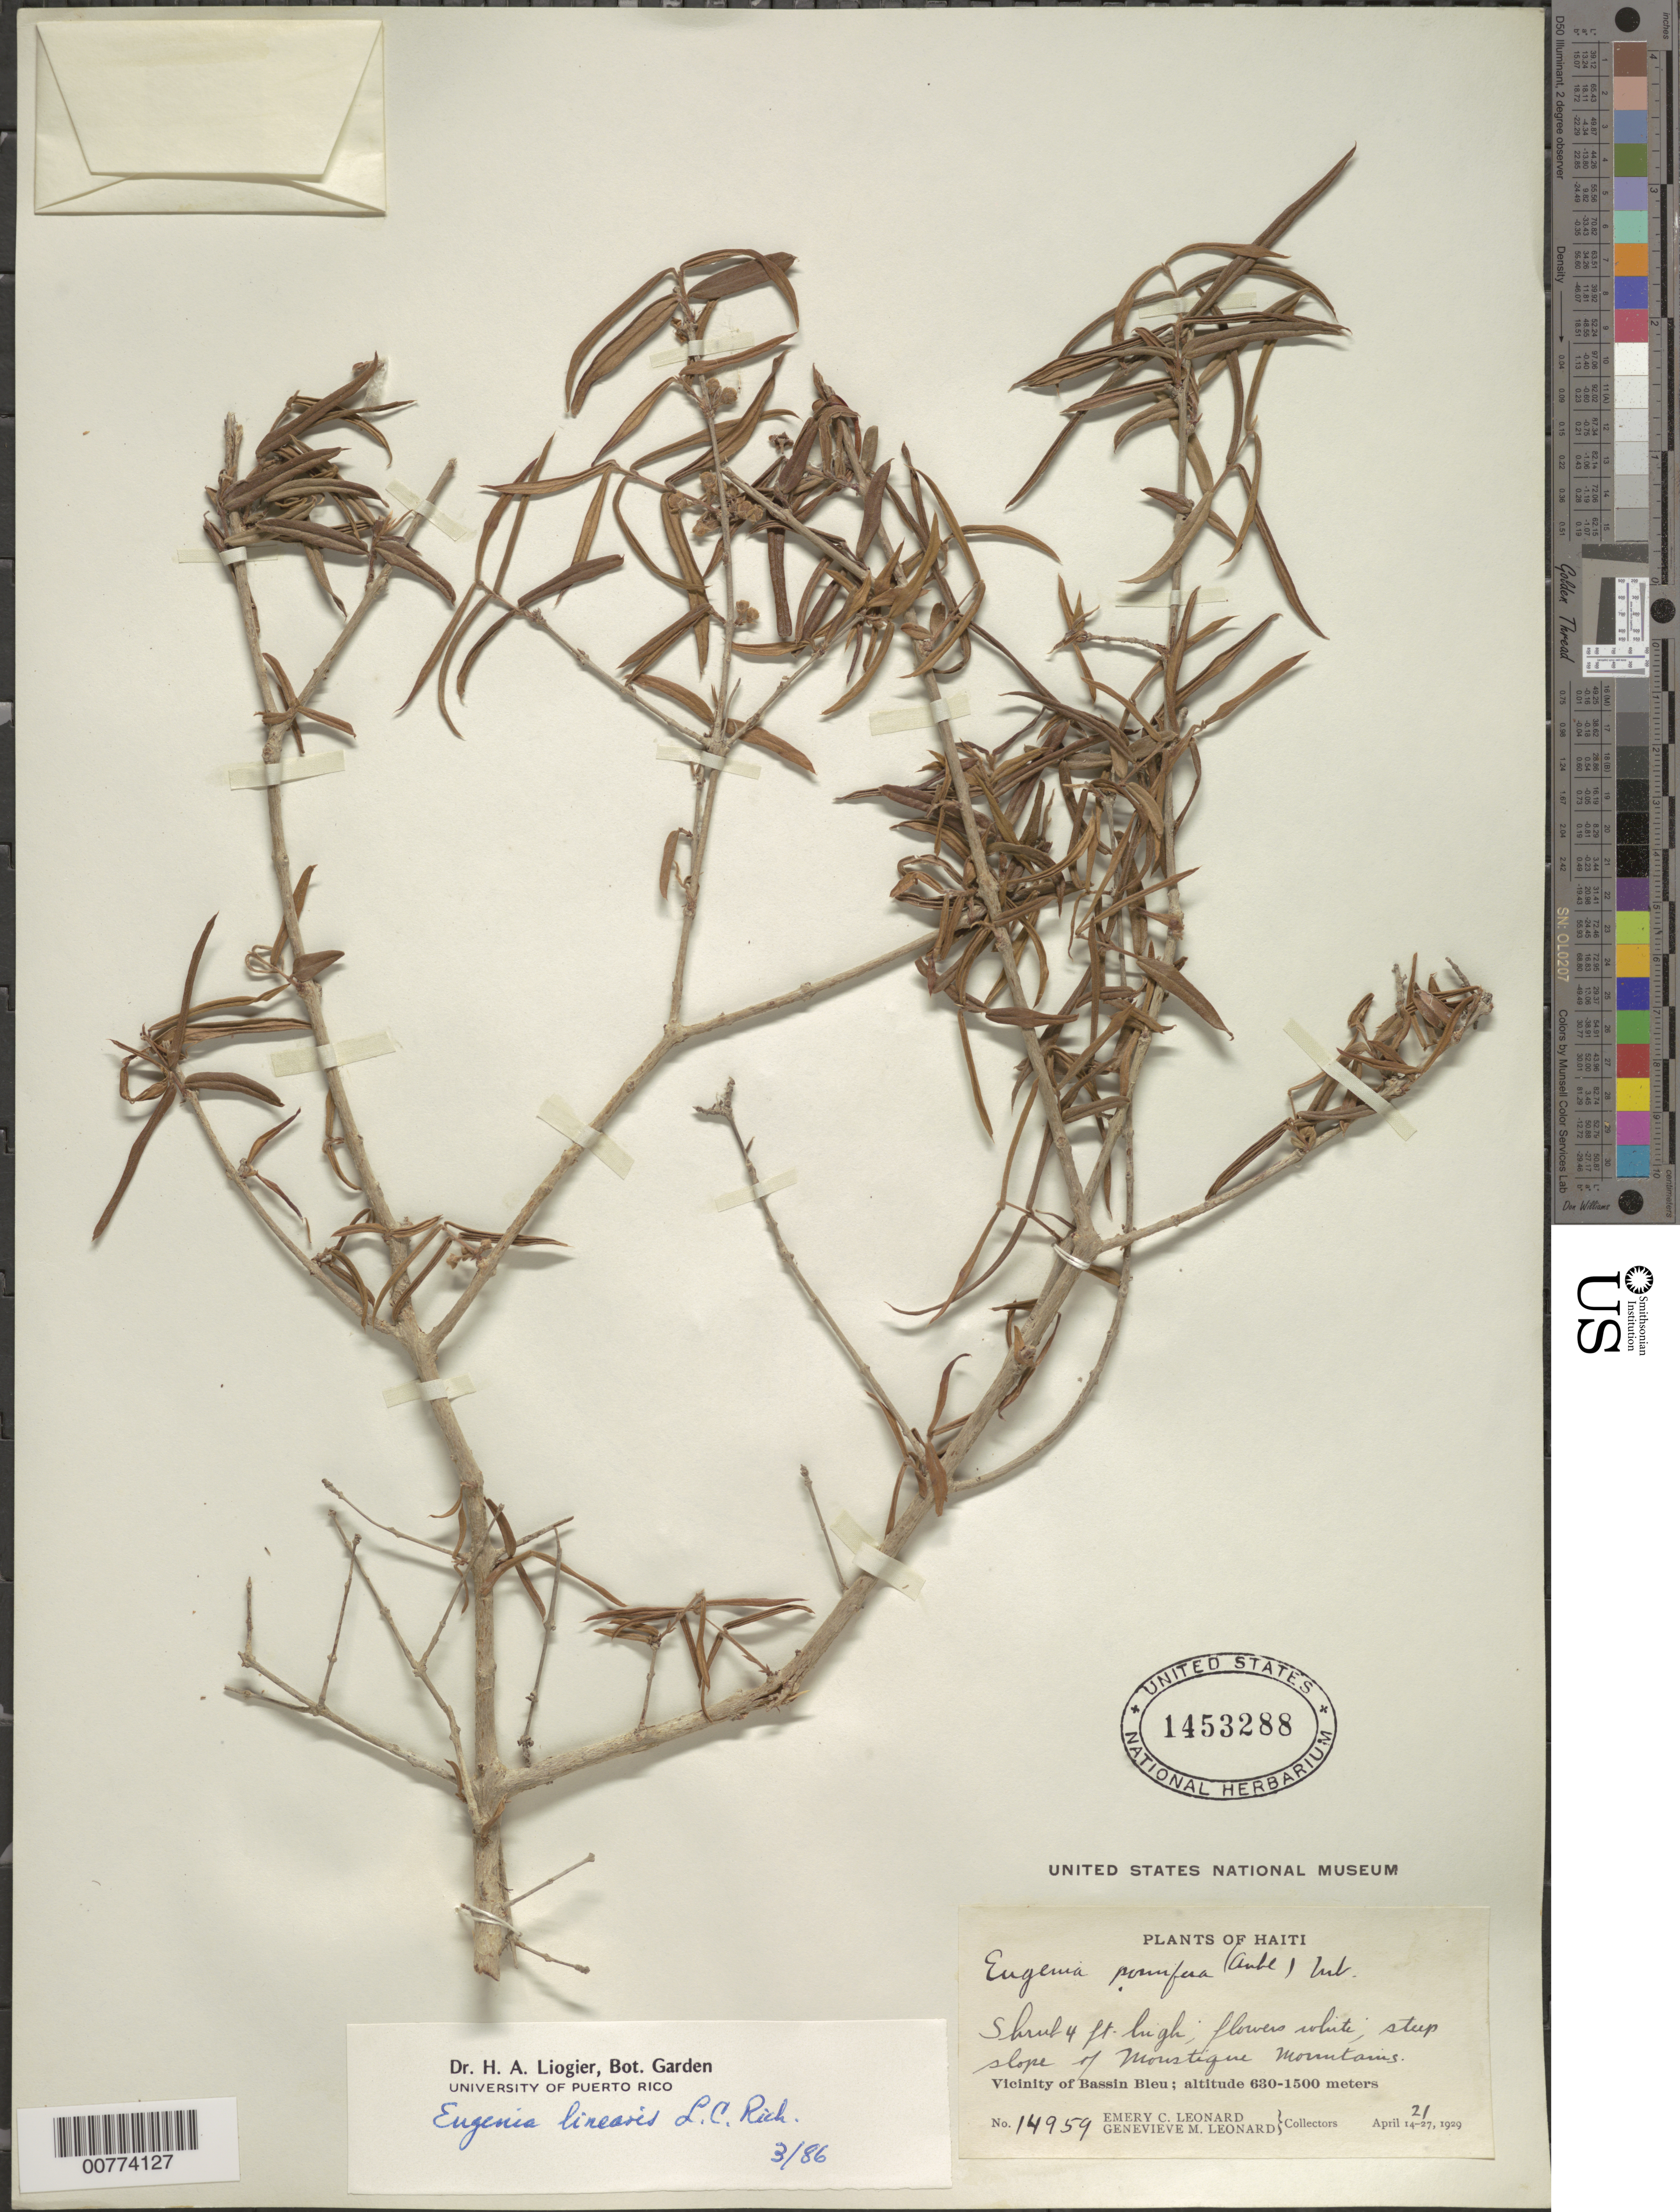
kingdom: Plantae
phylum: Tracheophyta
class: Magnoliopsida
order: Myrtales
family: Myrtaceae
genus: Eugenia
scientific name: Eugenia linearis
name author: Rich. ex O. Berg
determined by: Liogier, Alain H.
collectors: E. C. Leonard & G. M. Leonard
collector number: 14959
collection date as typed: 21 Apr 1929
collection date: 1929-04-21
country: Haiti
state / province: Nord-Ouest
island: Hispaniola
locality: Vicinity of Bassin Bleu, Moustique Mountains.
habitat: Steep slope.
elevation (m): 630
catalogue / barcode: US 1453288